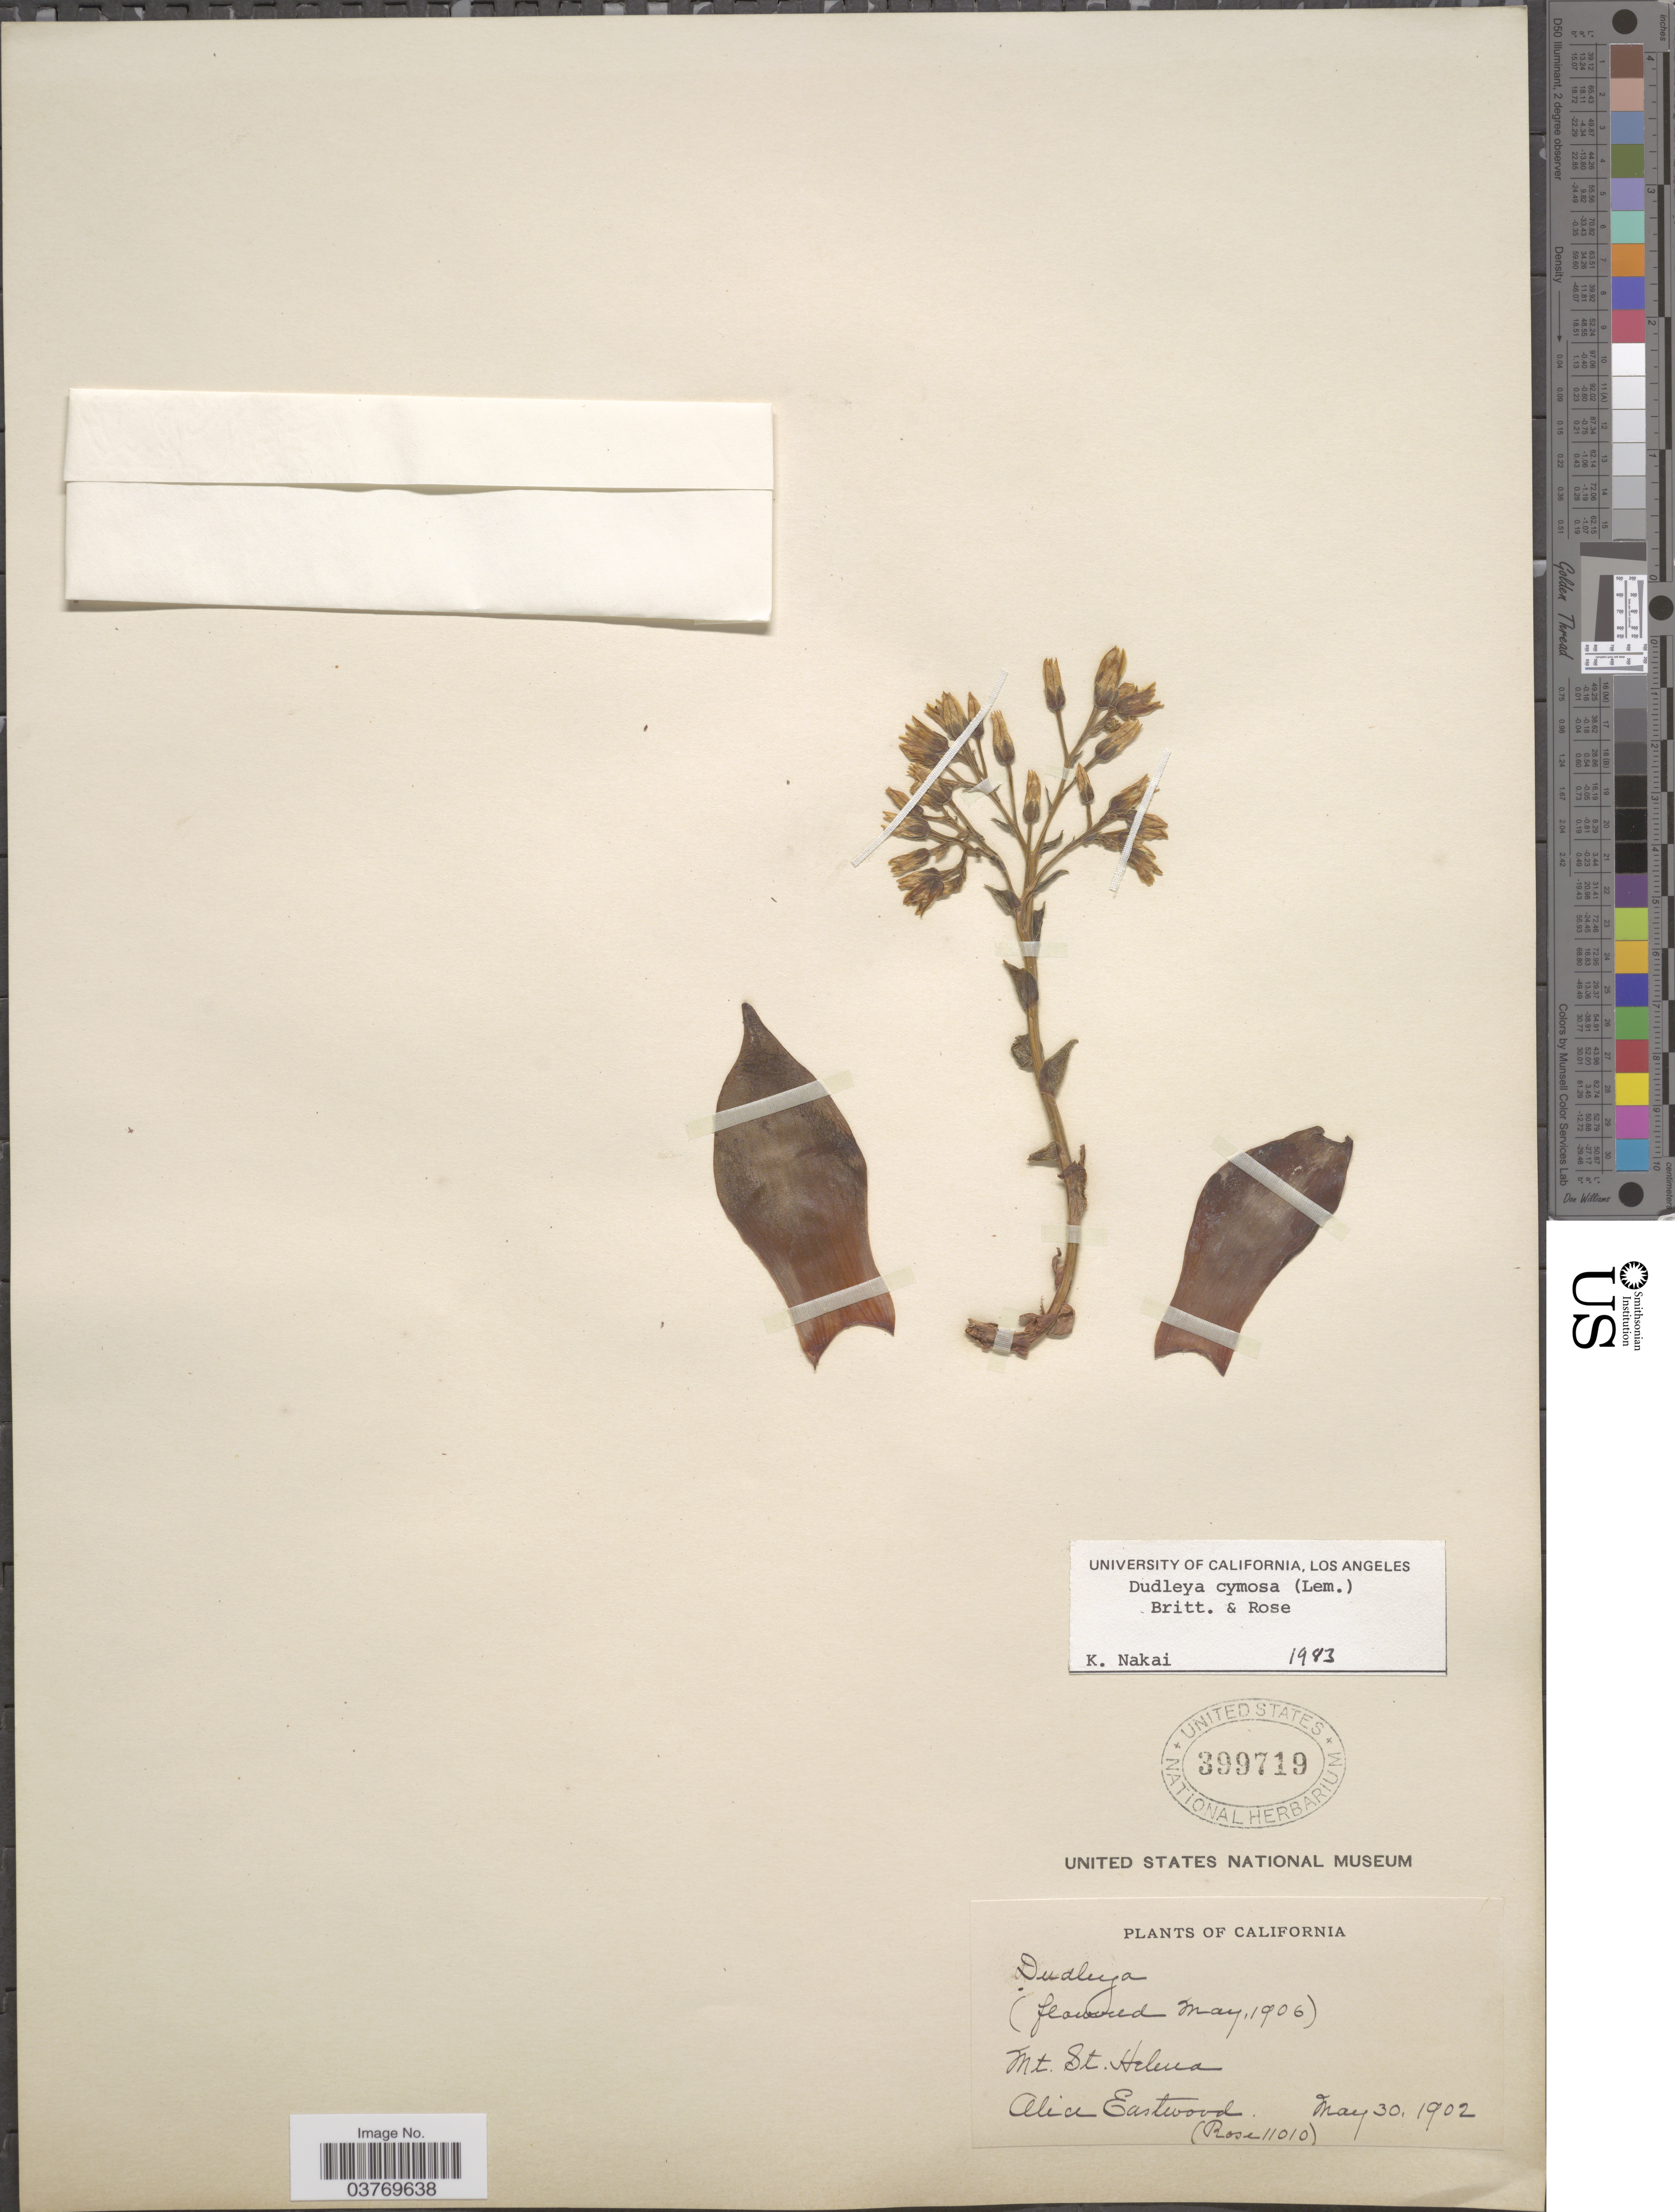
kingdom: Plantae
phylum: Tracheophyta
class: Magnoliopsida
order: Saxifragales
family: Crassulaceae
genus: Dudleya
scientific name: Dudleya cymosa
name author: (Lem.) Britton & Rose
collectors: A. Eastwood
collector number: Rose11010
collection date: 1902-05-30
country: United States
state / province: California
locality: Mt. St. Helena.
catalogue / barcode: US 399719